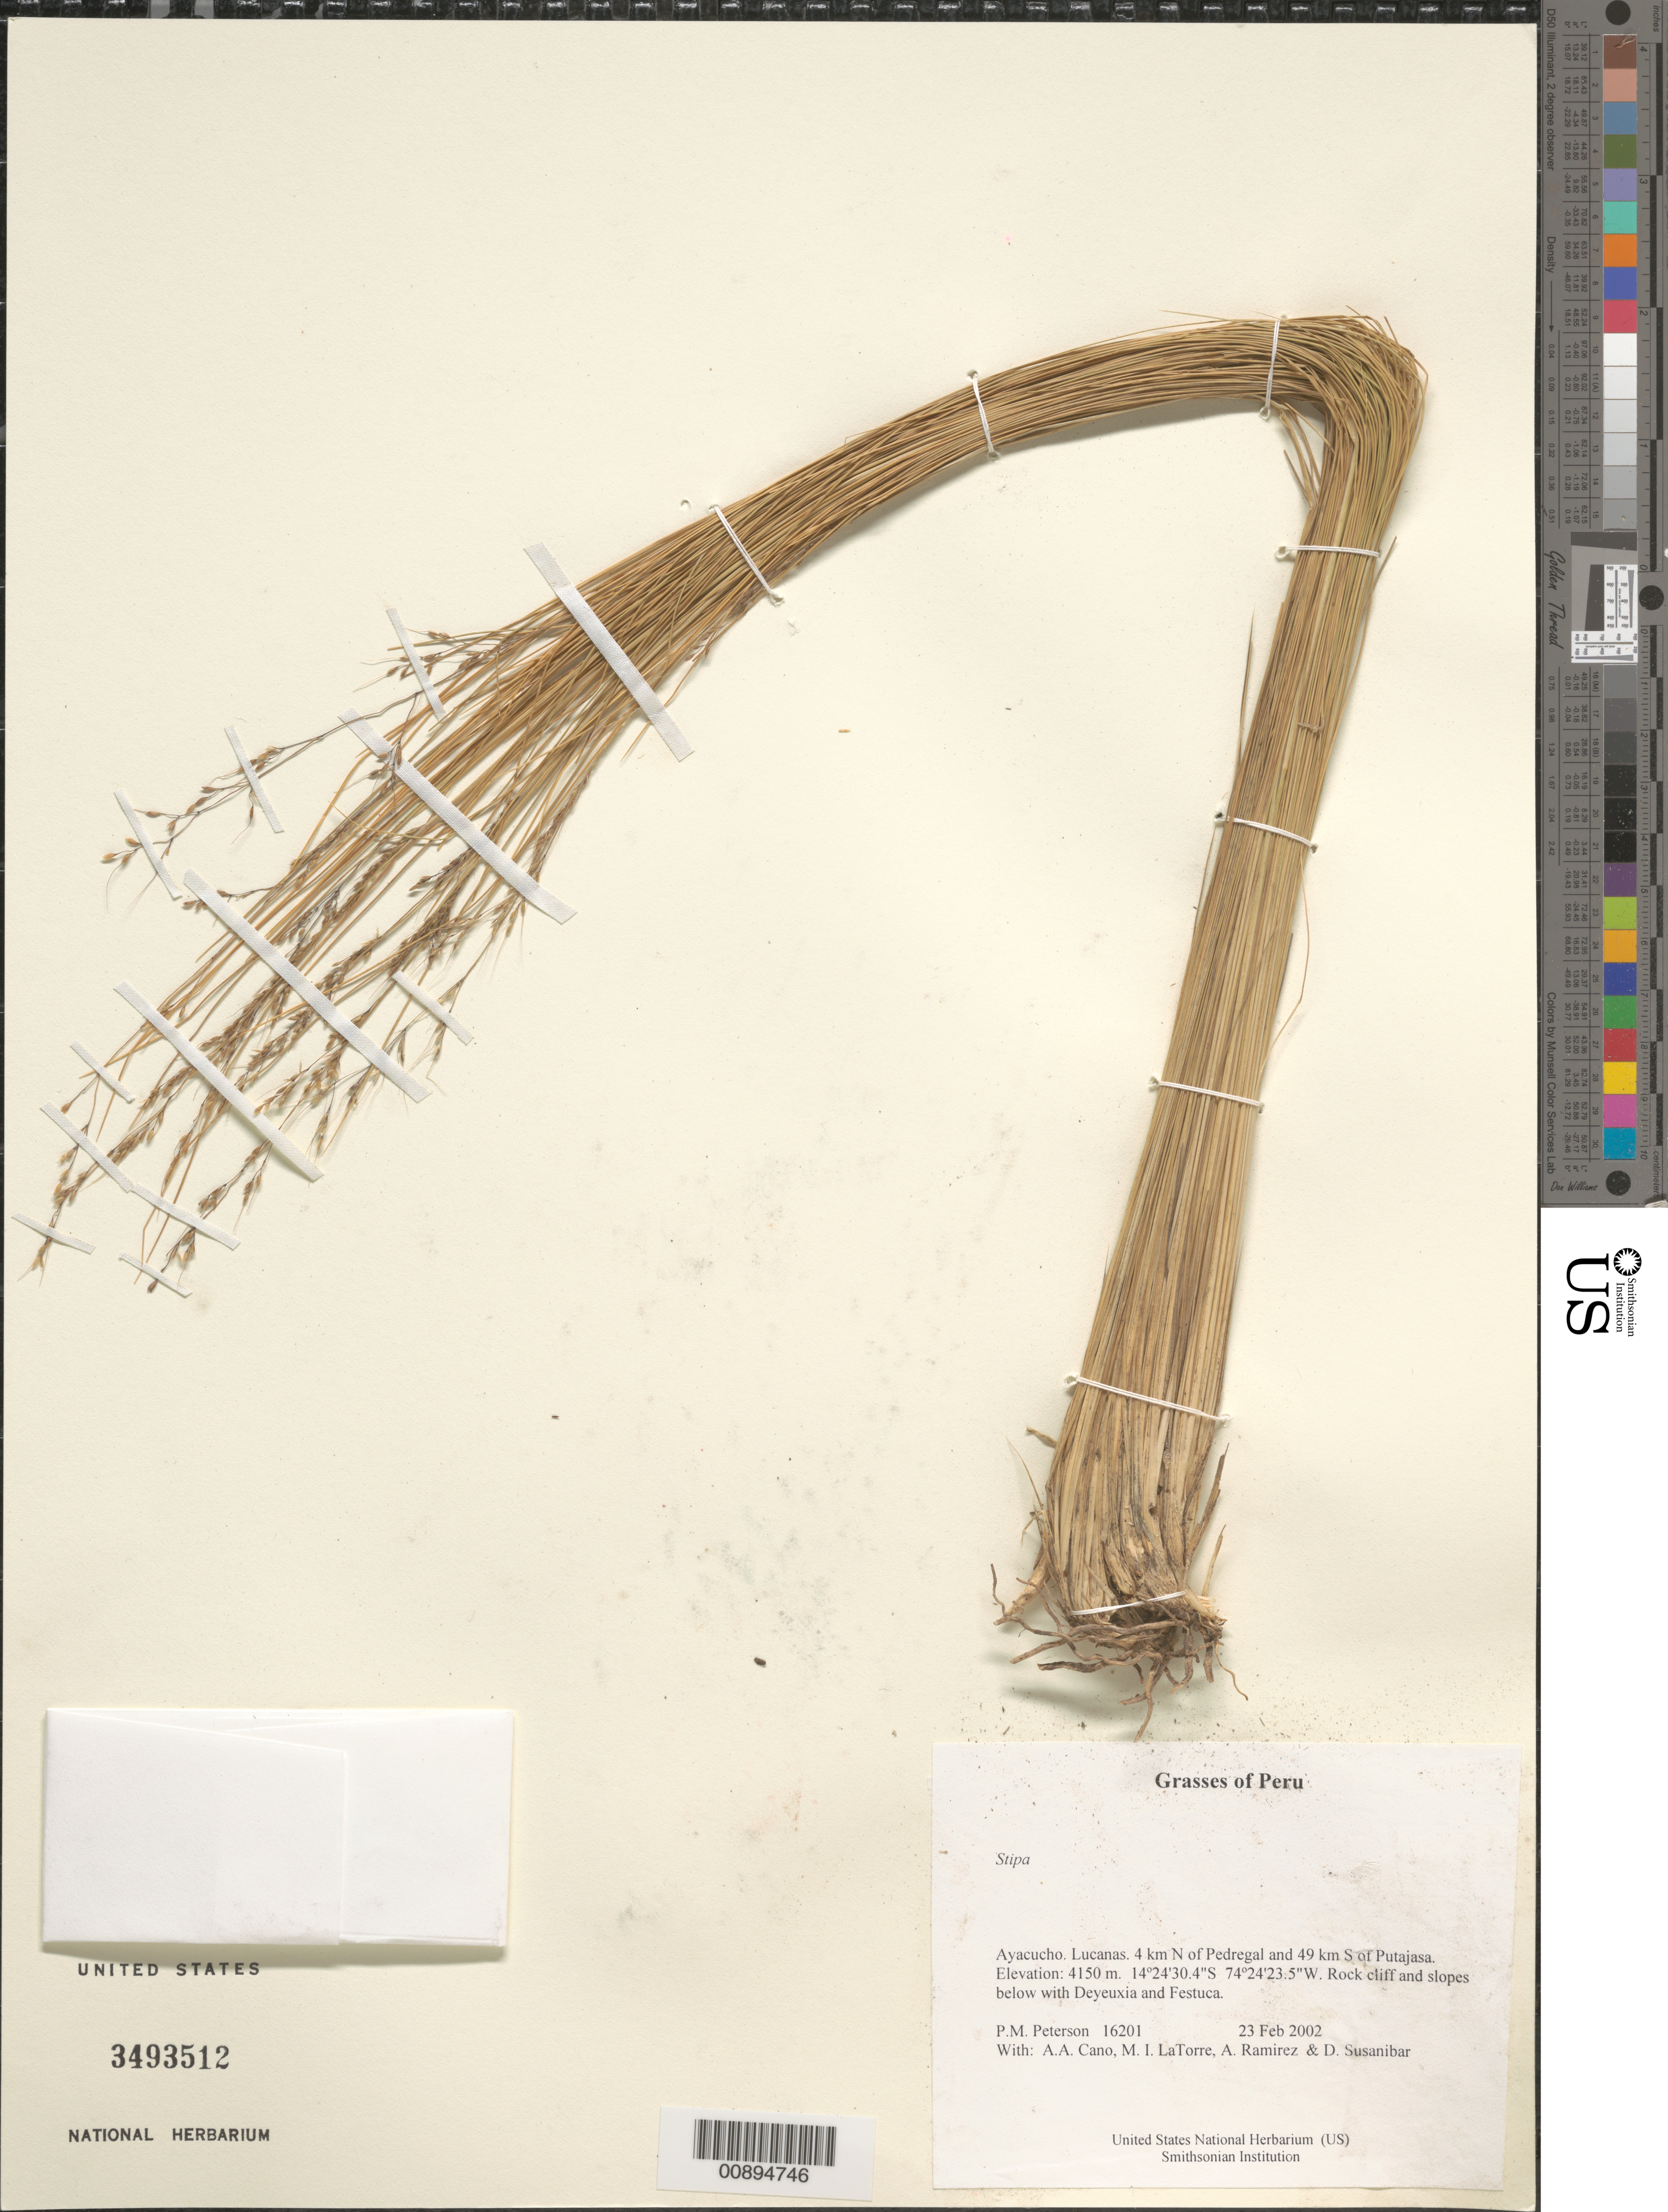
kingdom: Plantae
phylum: Tracheophyta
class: Liliopsida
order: Poales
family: Poaceae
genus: Anatherostipa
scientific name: Anatherostipa sp.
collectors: P. M. Peterson, A. Cano, M. I. La Torre, A. Ramírez & D. Susanibar Cruz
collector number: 16201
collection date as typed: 23 Feb 2002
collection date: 2002-02-23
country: Peru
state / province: Ayacucho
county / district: Lucanas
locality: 4 km N of Pedregal and 49 km S of Putajasa.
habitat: Rock cliff and slopes below with Deyeuxia and Festuca.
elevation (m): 4150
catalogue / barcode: US 3493512